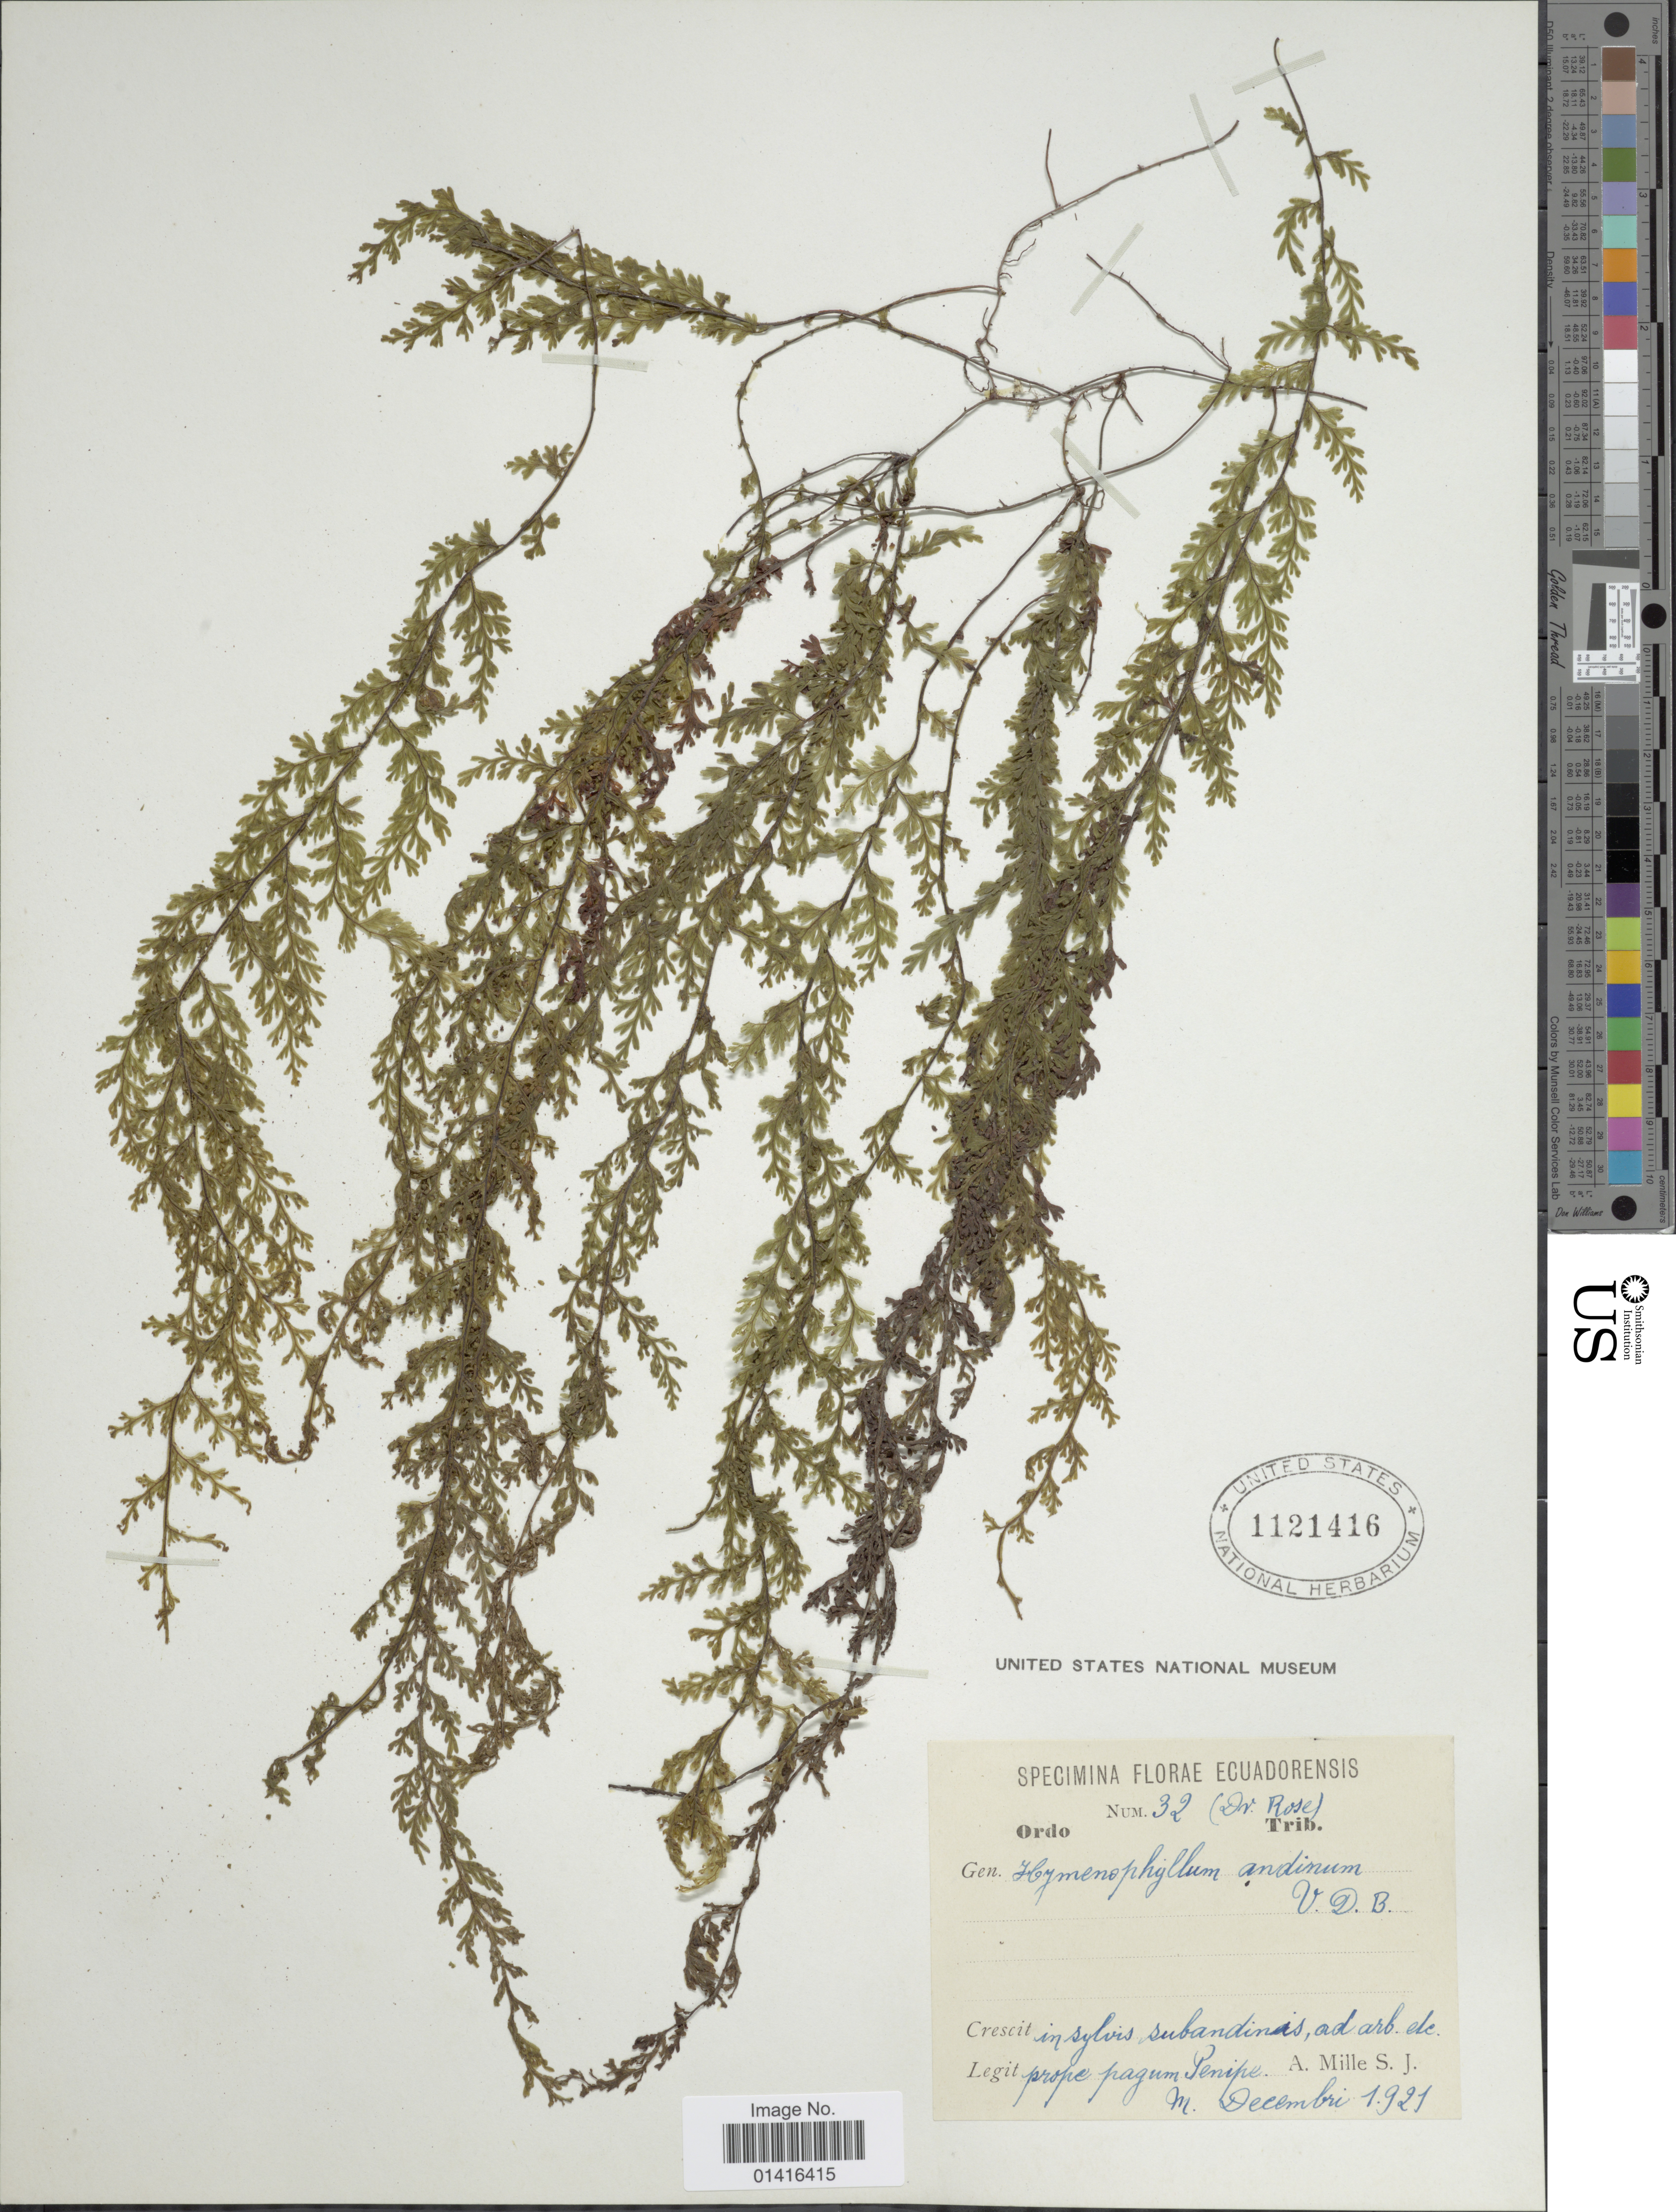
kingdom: Plantae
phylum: Tracheophyta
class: Polypodiopsida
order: Hymenophyllales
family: Hymenophyllaceae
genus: Hymenophyllum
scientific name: Hymenophyllum myriocarpum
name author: Hook.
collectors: A. Mille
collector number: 32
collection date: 1921-12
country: Ecuador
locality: In sylvis subandinis, ad arb. de prope pagum Penipe.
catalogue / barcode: US 1121416